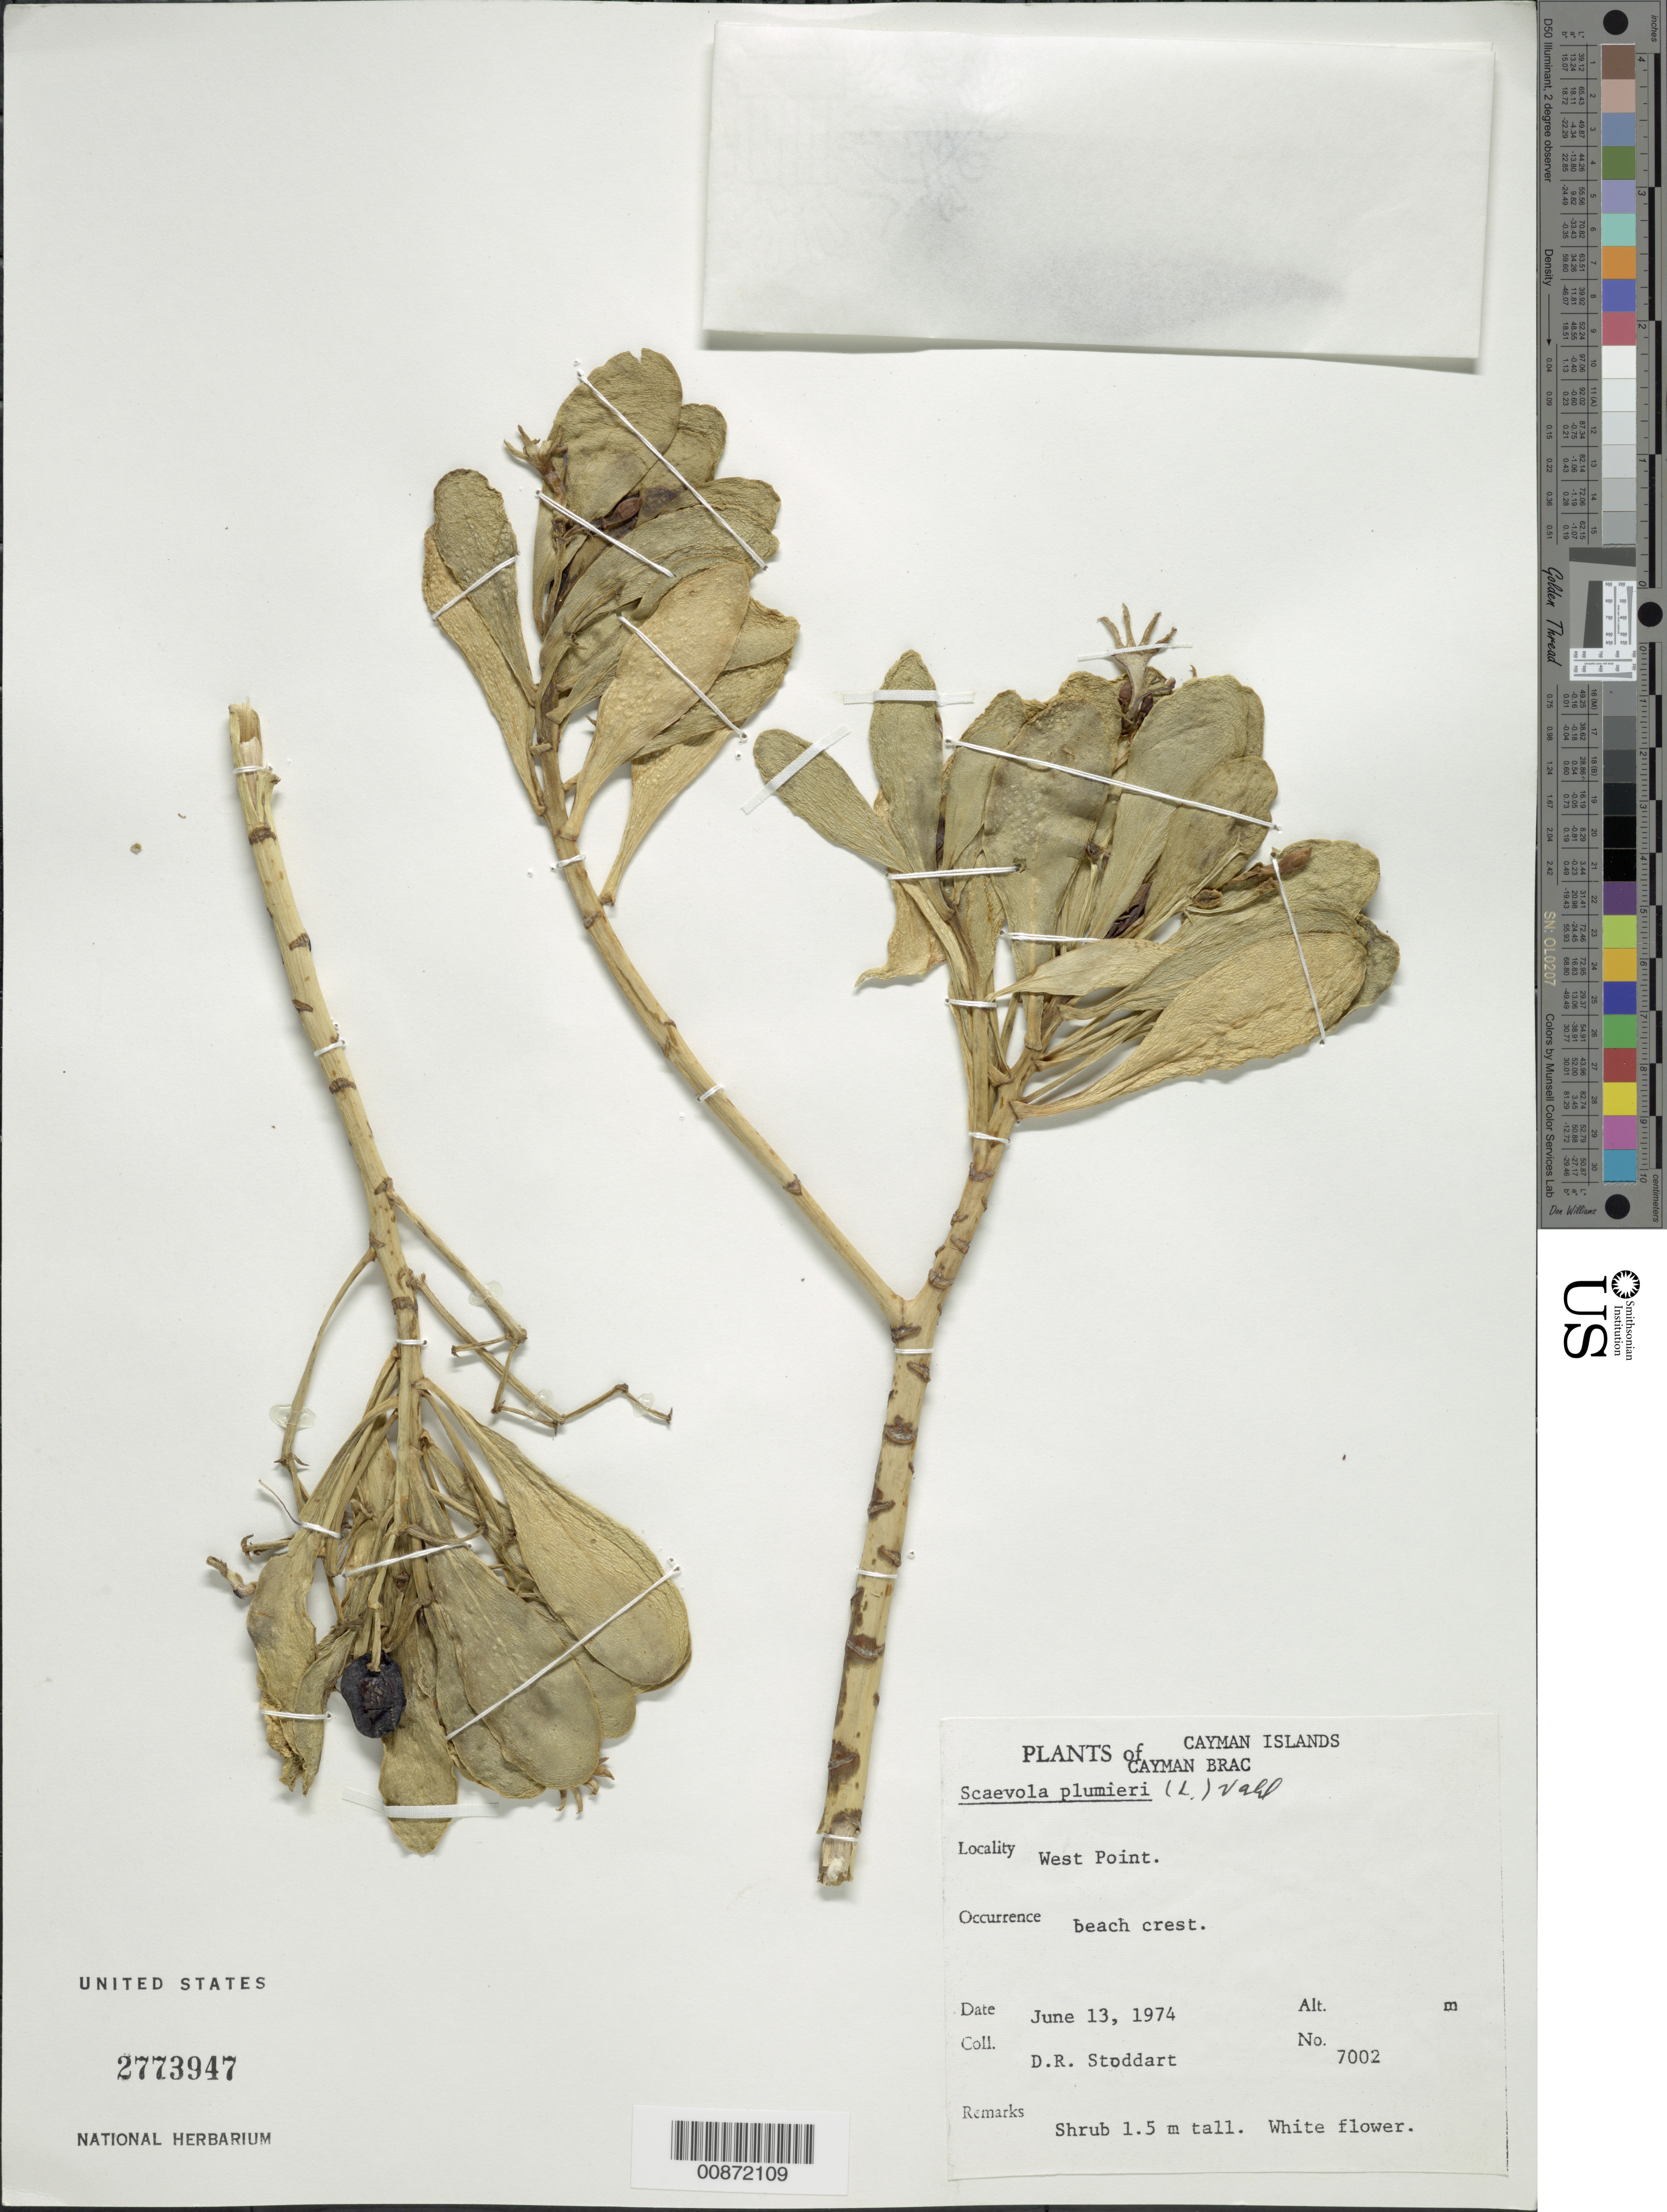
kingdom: Plantae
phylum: Tracheophyta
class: Magnoliopsida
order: Asterales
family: Goodeniaceae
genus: Scaevola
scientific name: Scaevola plumieri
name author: (L.) Vahl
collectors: D. R. Stoddart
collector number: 7002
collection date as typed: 13 Jun 1974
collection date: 1974-06-13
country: Cayman Islands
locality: Cayman Brac. West Point.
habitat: Beach crest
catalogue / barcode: US 2773947